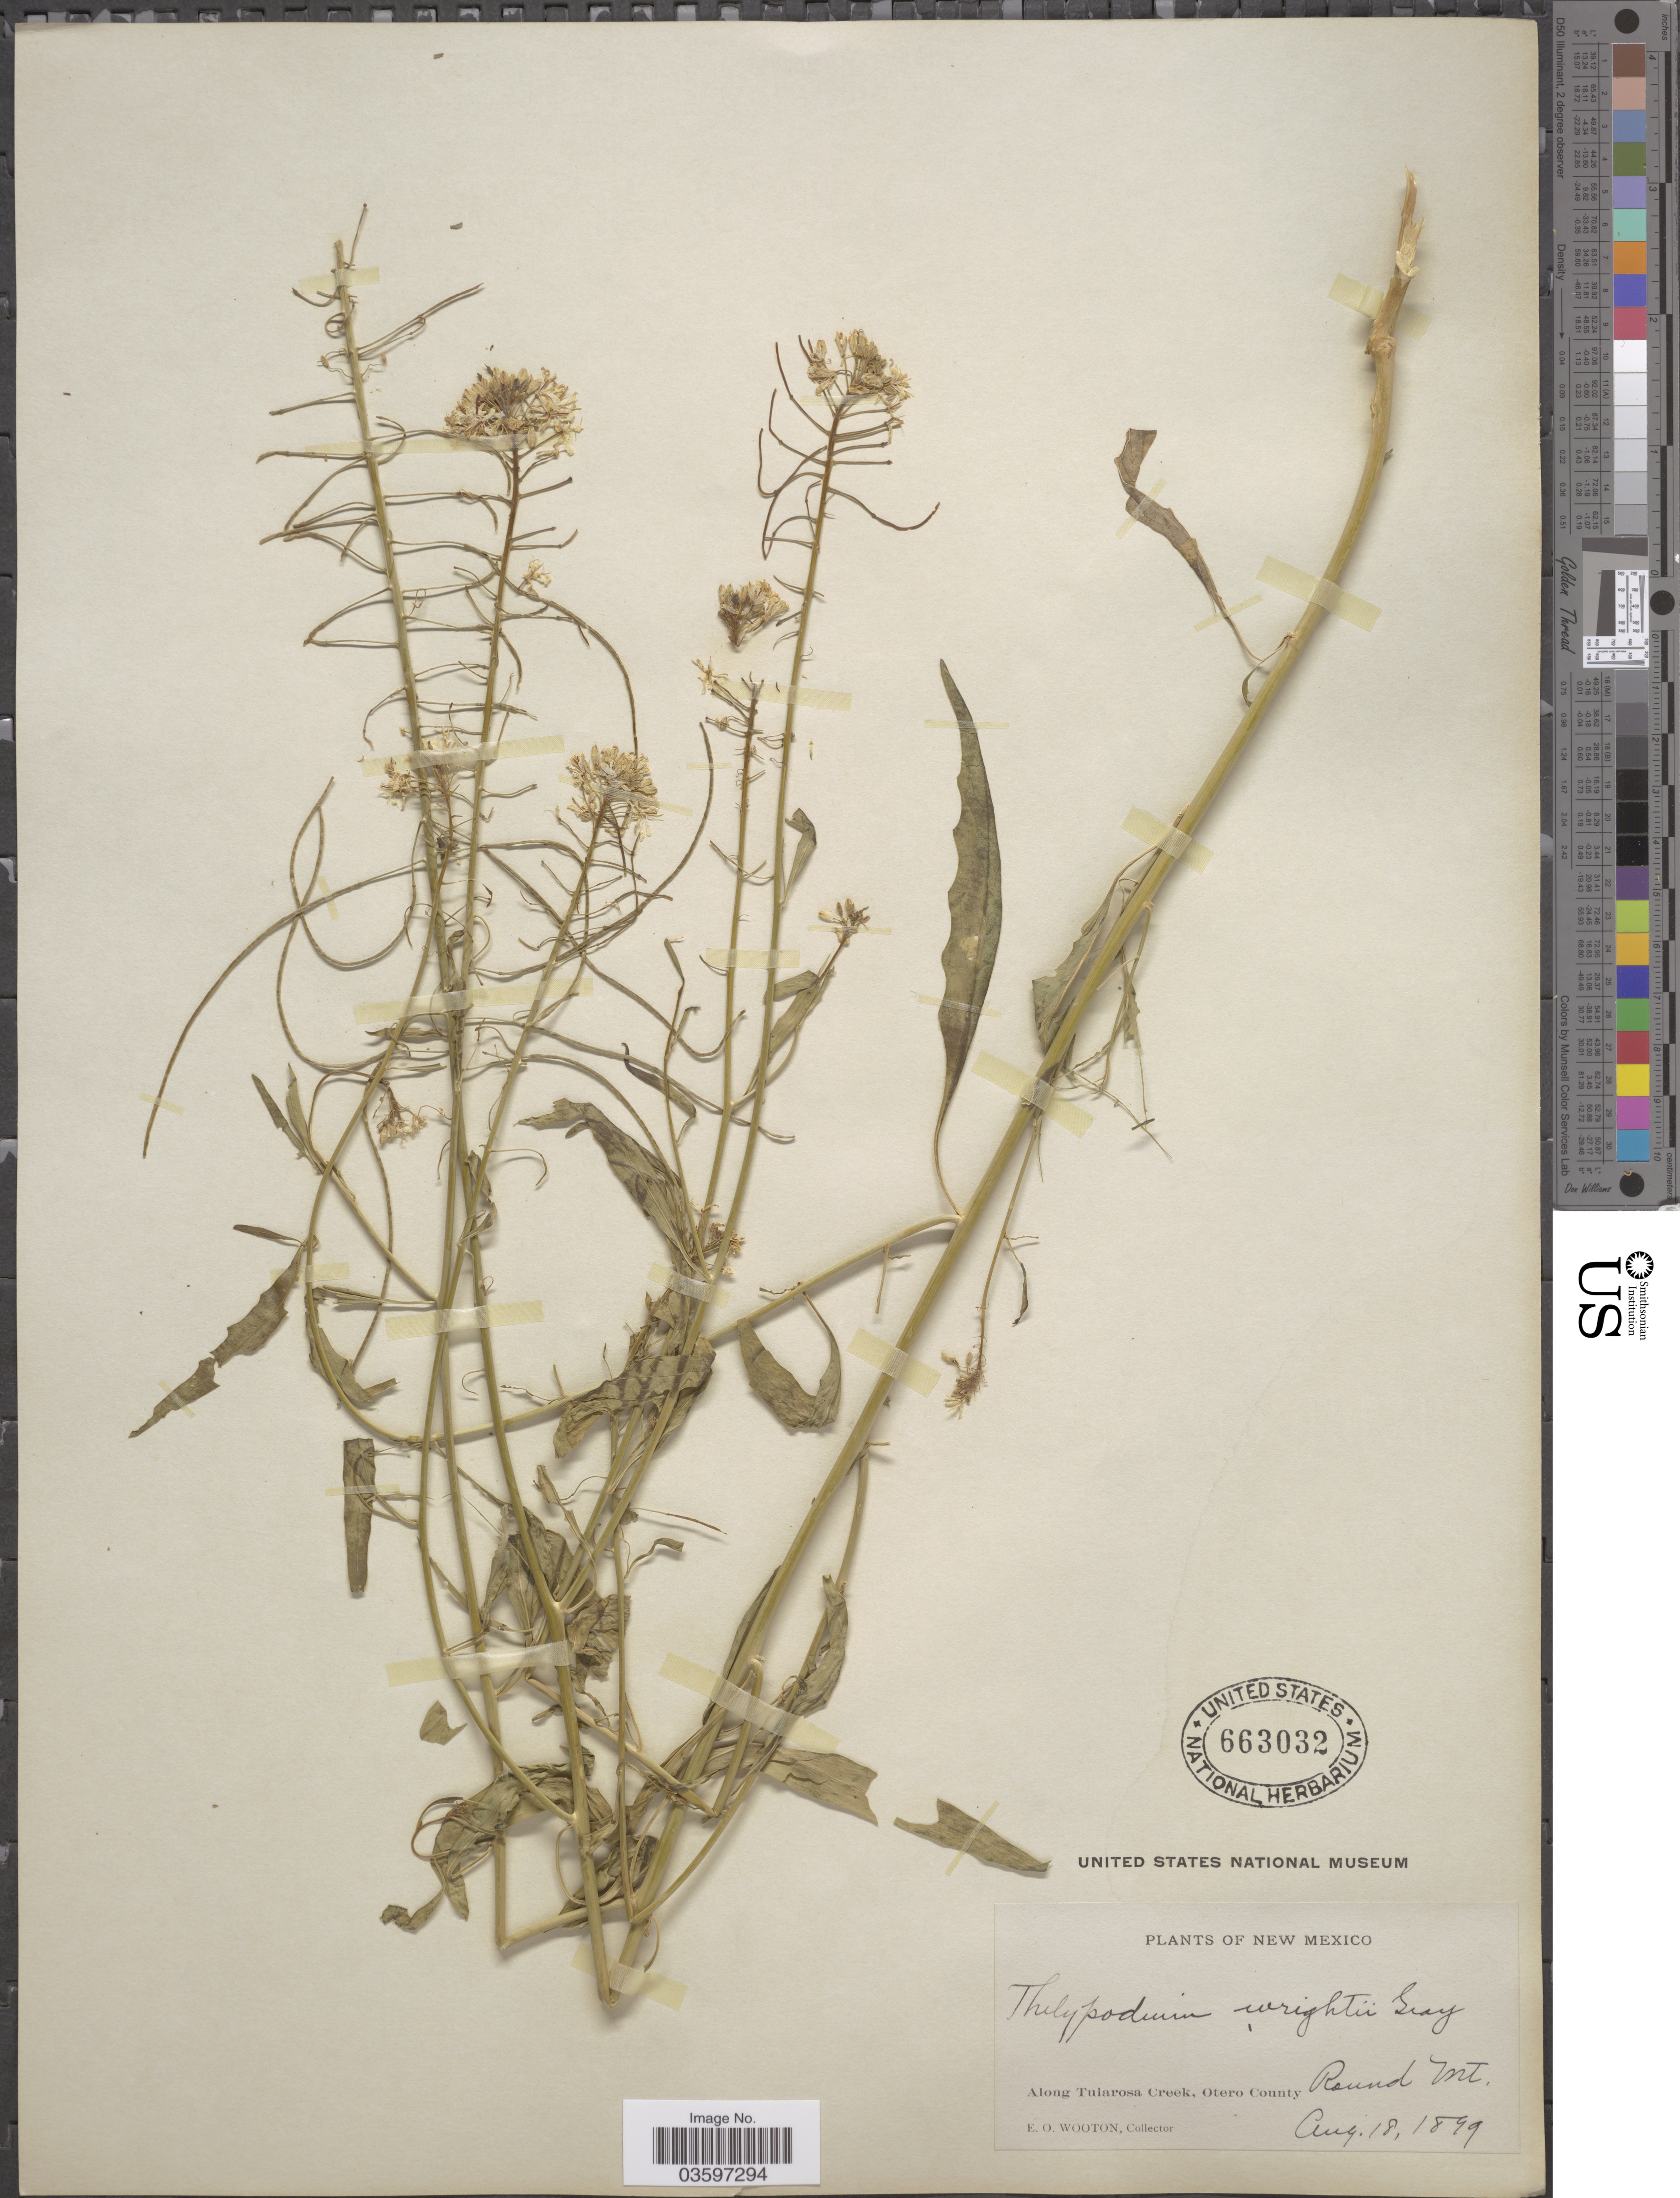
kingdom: Plantae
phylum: Tracheophyta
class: Magnoliopsida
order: Brassicales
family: Brassicaceae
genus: Stanleyella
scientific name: Stanleyella wrightii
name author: Rydb.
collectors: E. O. Wooton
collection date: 1899-08-18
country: United States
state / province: New Mexico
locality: Along Tularosa Creek, Otero County. Round Mt.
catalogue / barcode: US 663032